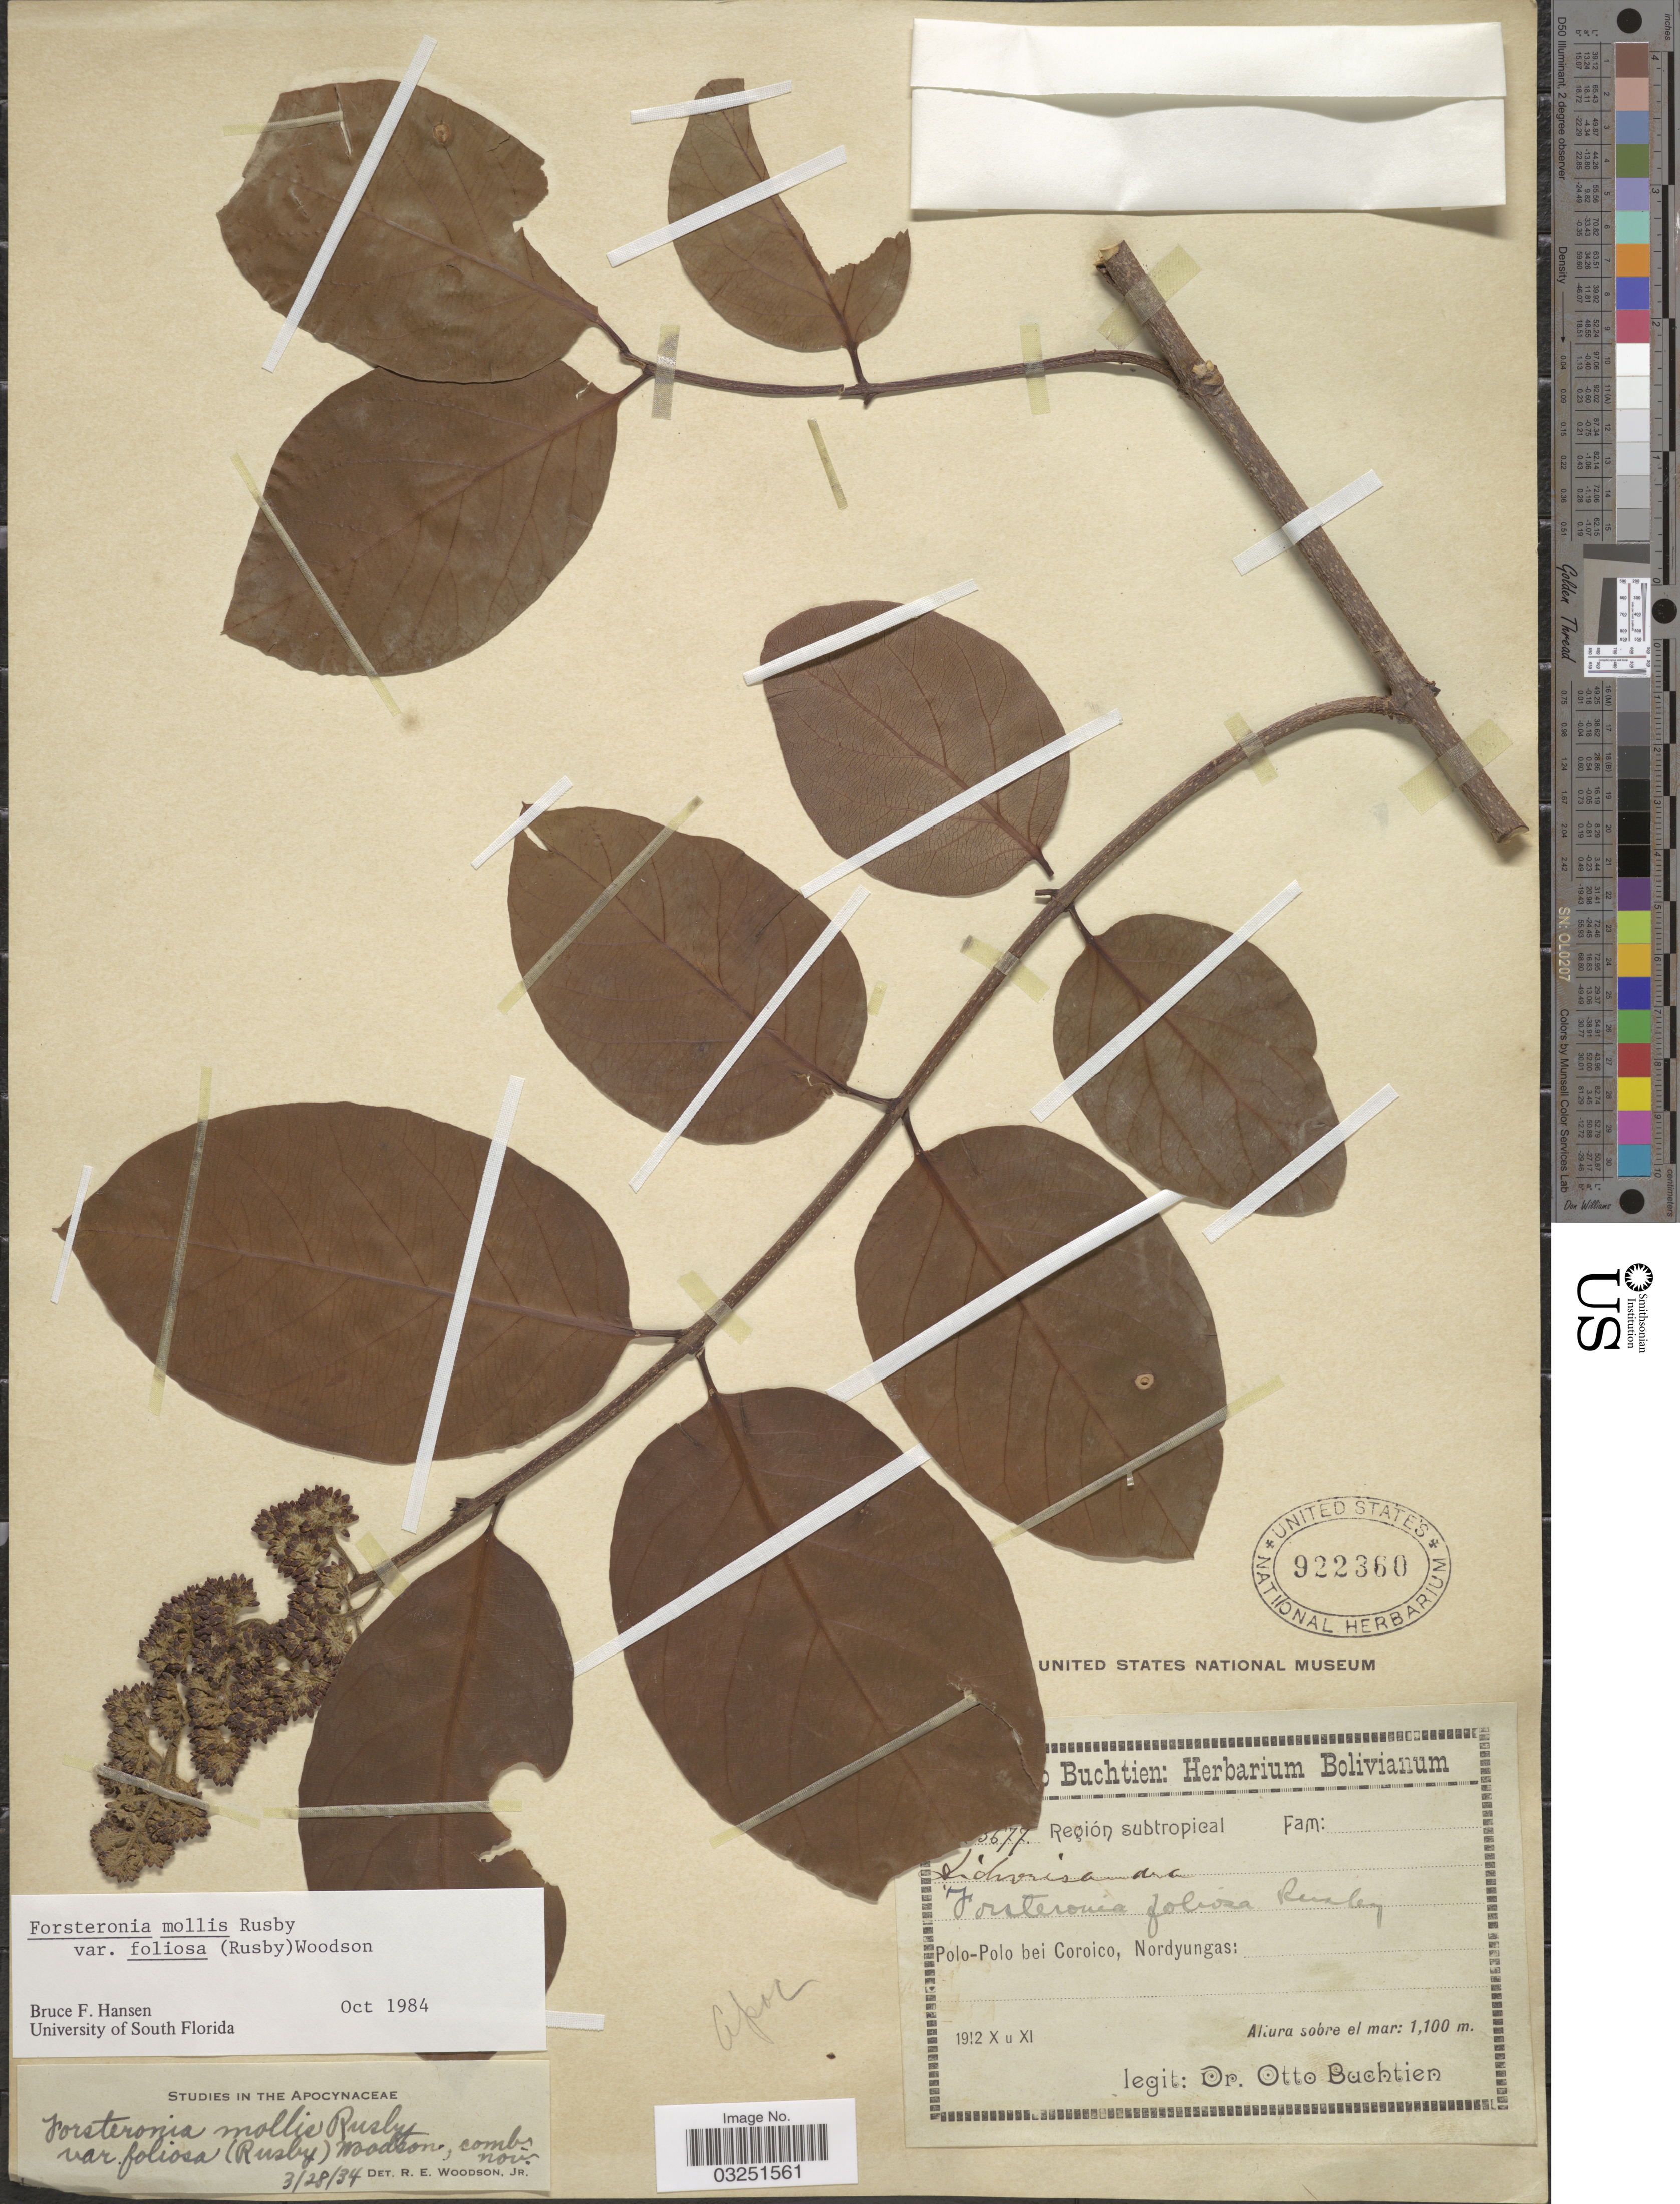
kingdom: Plantae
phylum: Tracheophyta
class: Magnoliopsida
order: Gentianales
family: Apocynaceae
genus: Forsteronia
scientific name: Forsteronia mollis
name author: Rusby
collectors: O. Buchtien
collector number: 5677*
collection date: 1912-10/1912-11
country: Bolivia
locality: Región subtropical. Polo-Polo bei Coroico, Nordyungas.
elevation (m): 1100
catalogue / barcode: US 922360